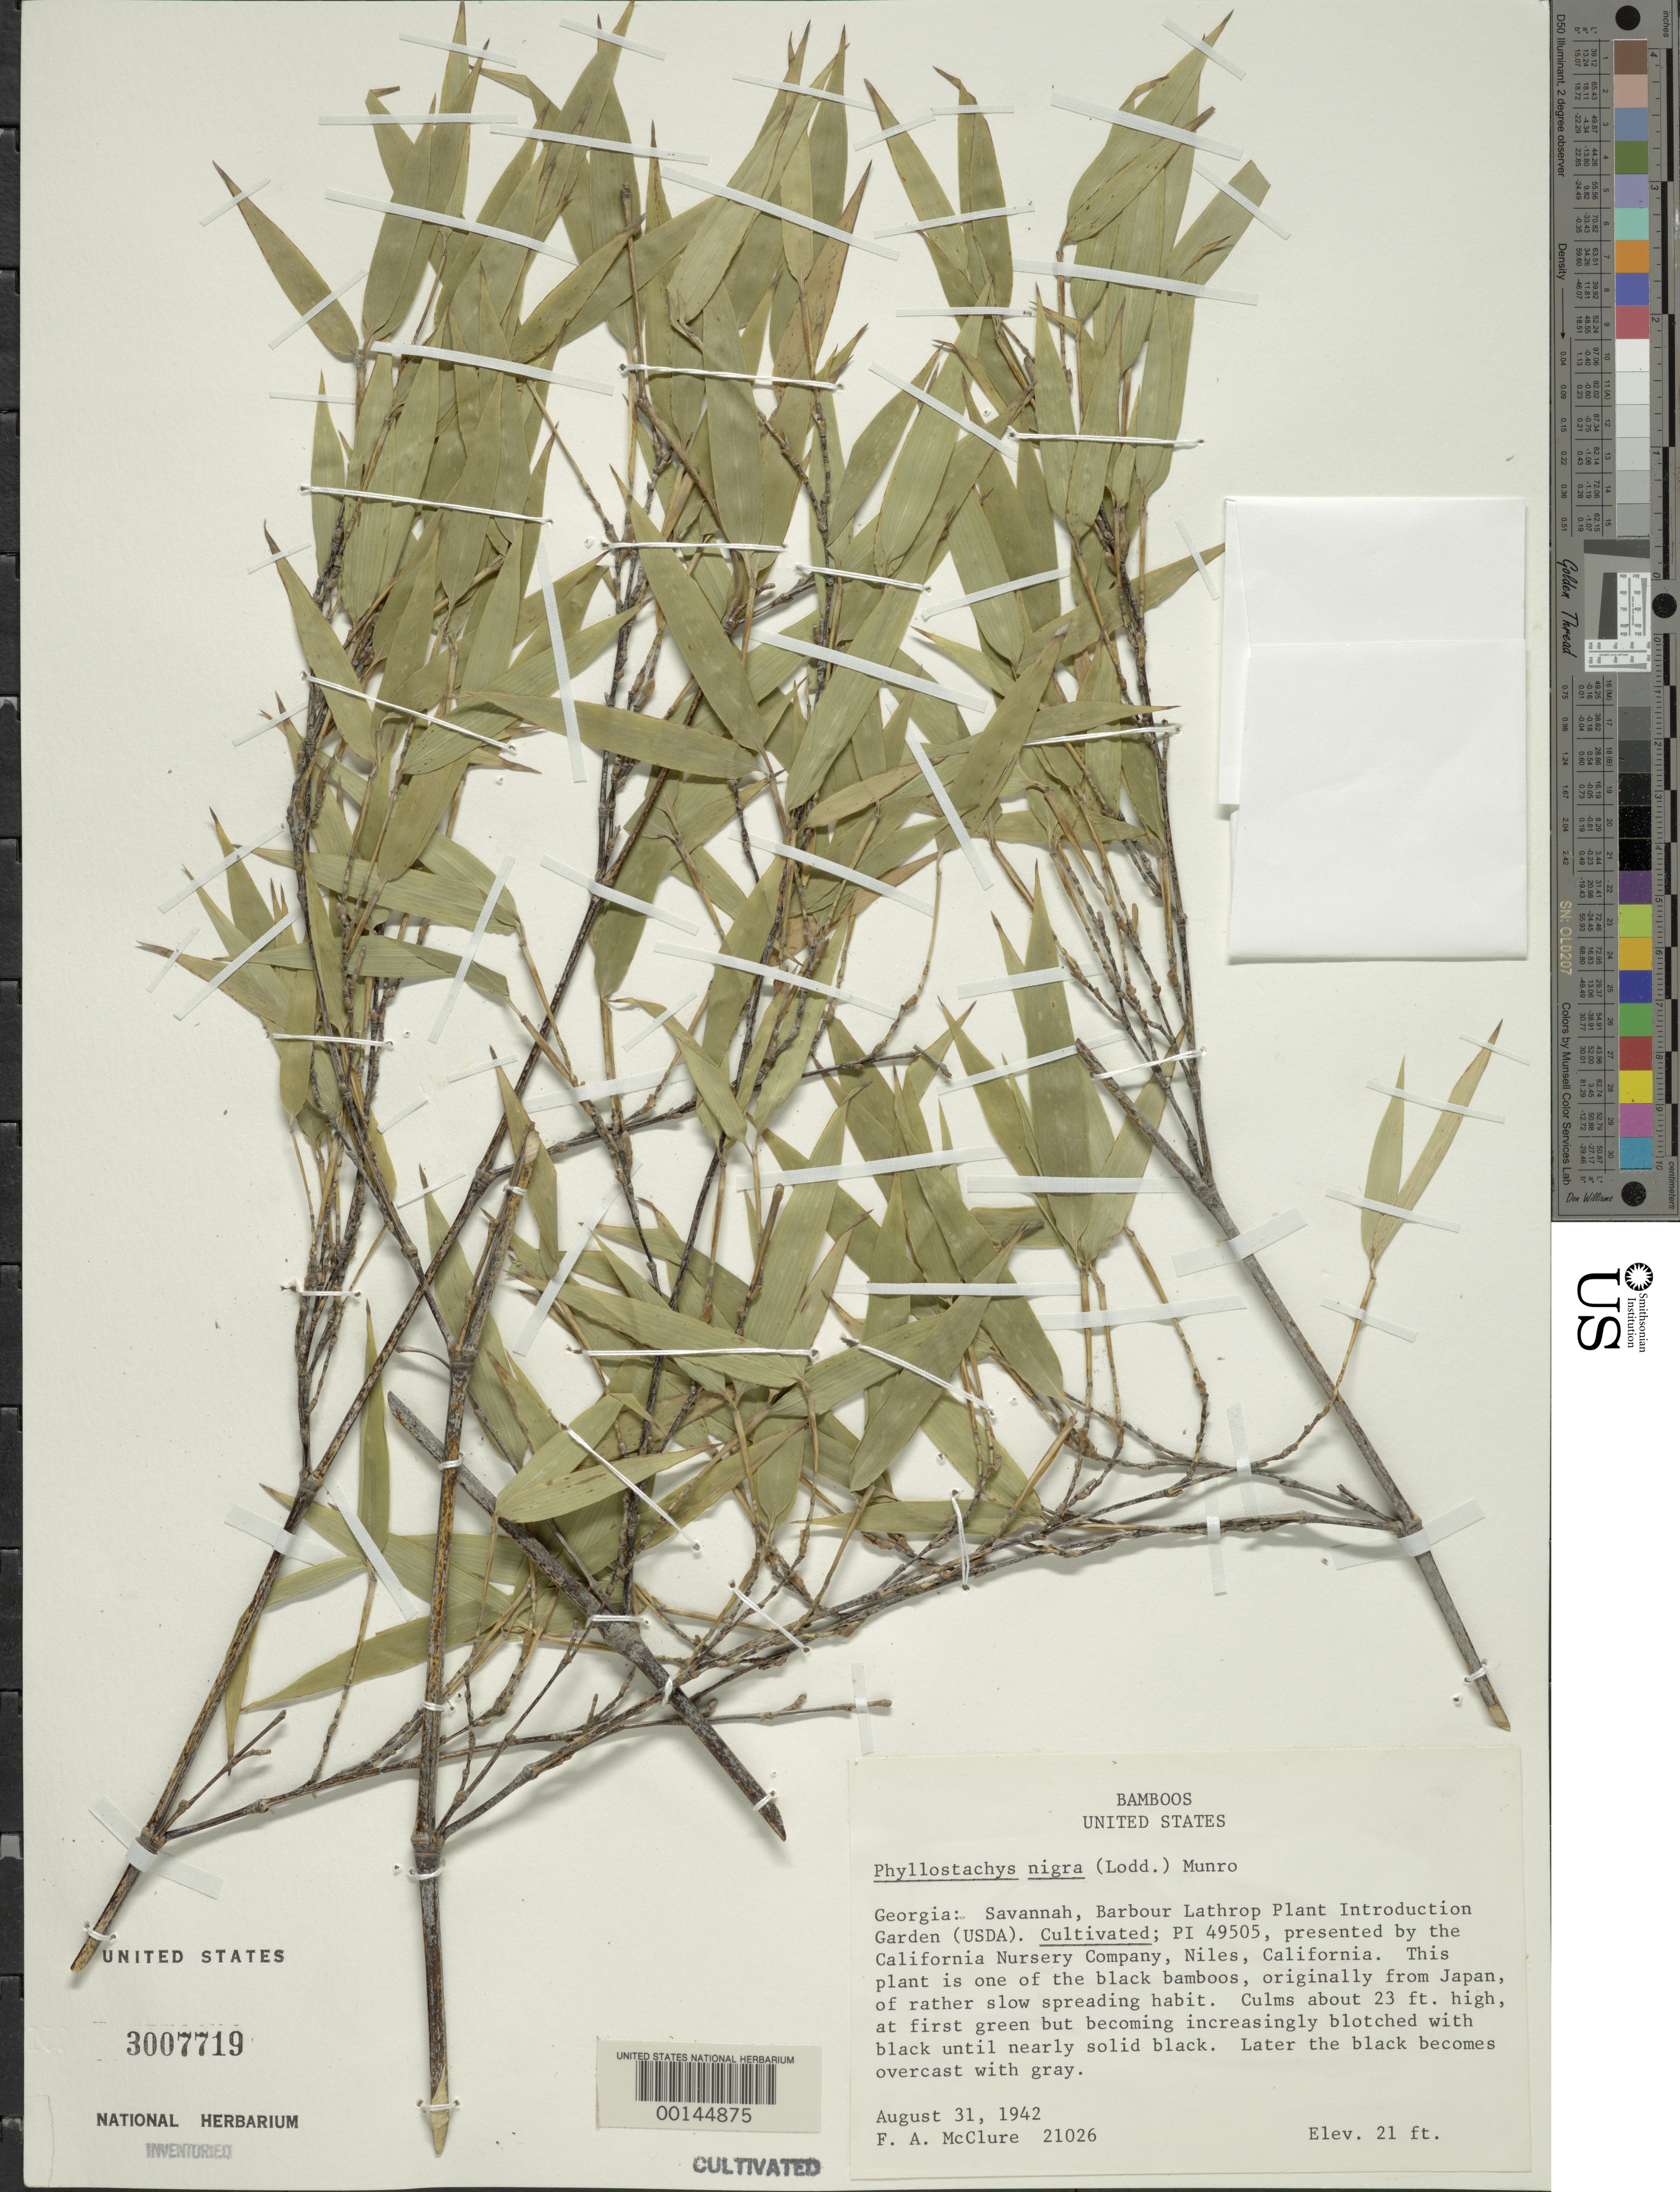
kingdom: Plantae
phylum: Tracheophyta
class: Liliopsida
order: Poales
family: Poaceae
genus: Phyllostachys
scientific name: Phyllostachys nigra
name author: (Lodd. ex Lindl.) Munro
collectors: F. A. McClure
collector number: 21026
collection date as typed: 31 Aug 1942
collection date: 1942-08-31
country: United States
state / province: Georgia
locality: Savannah, barbour lathrop p.i. garden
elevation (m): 6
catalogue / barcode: US 3007719